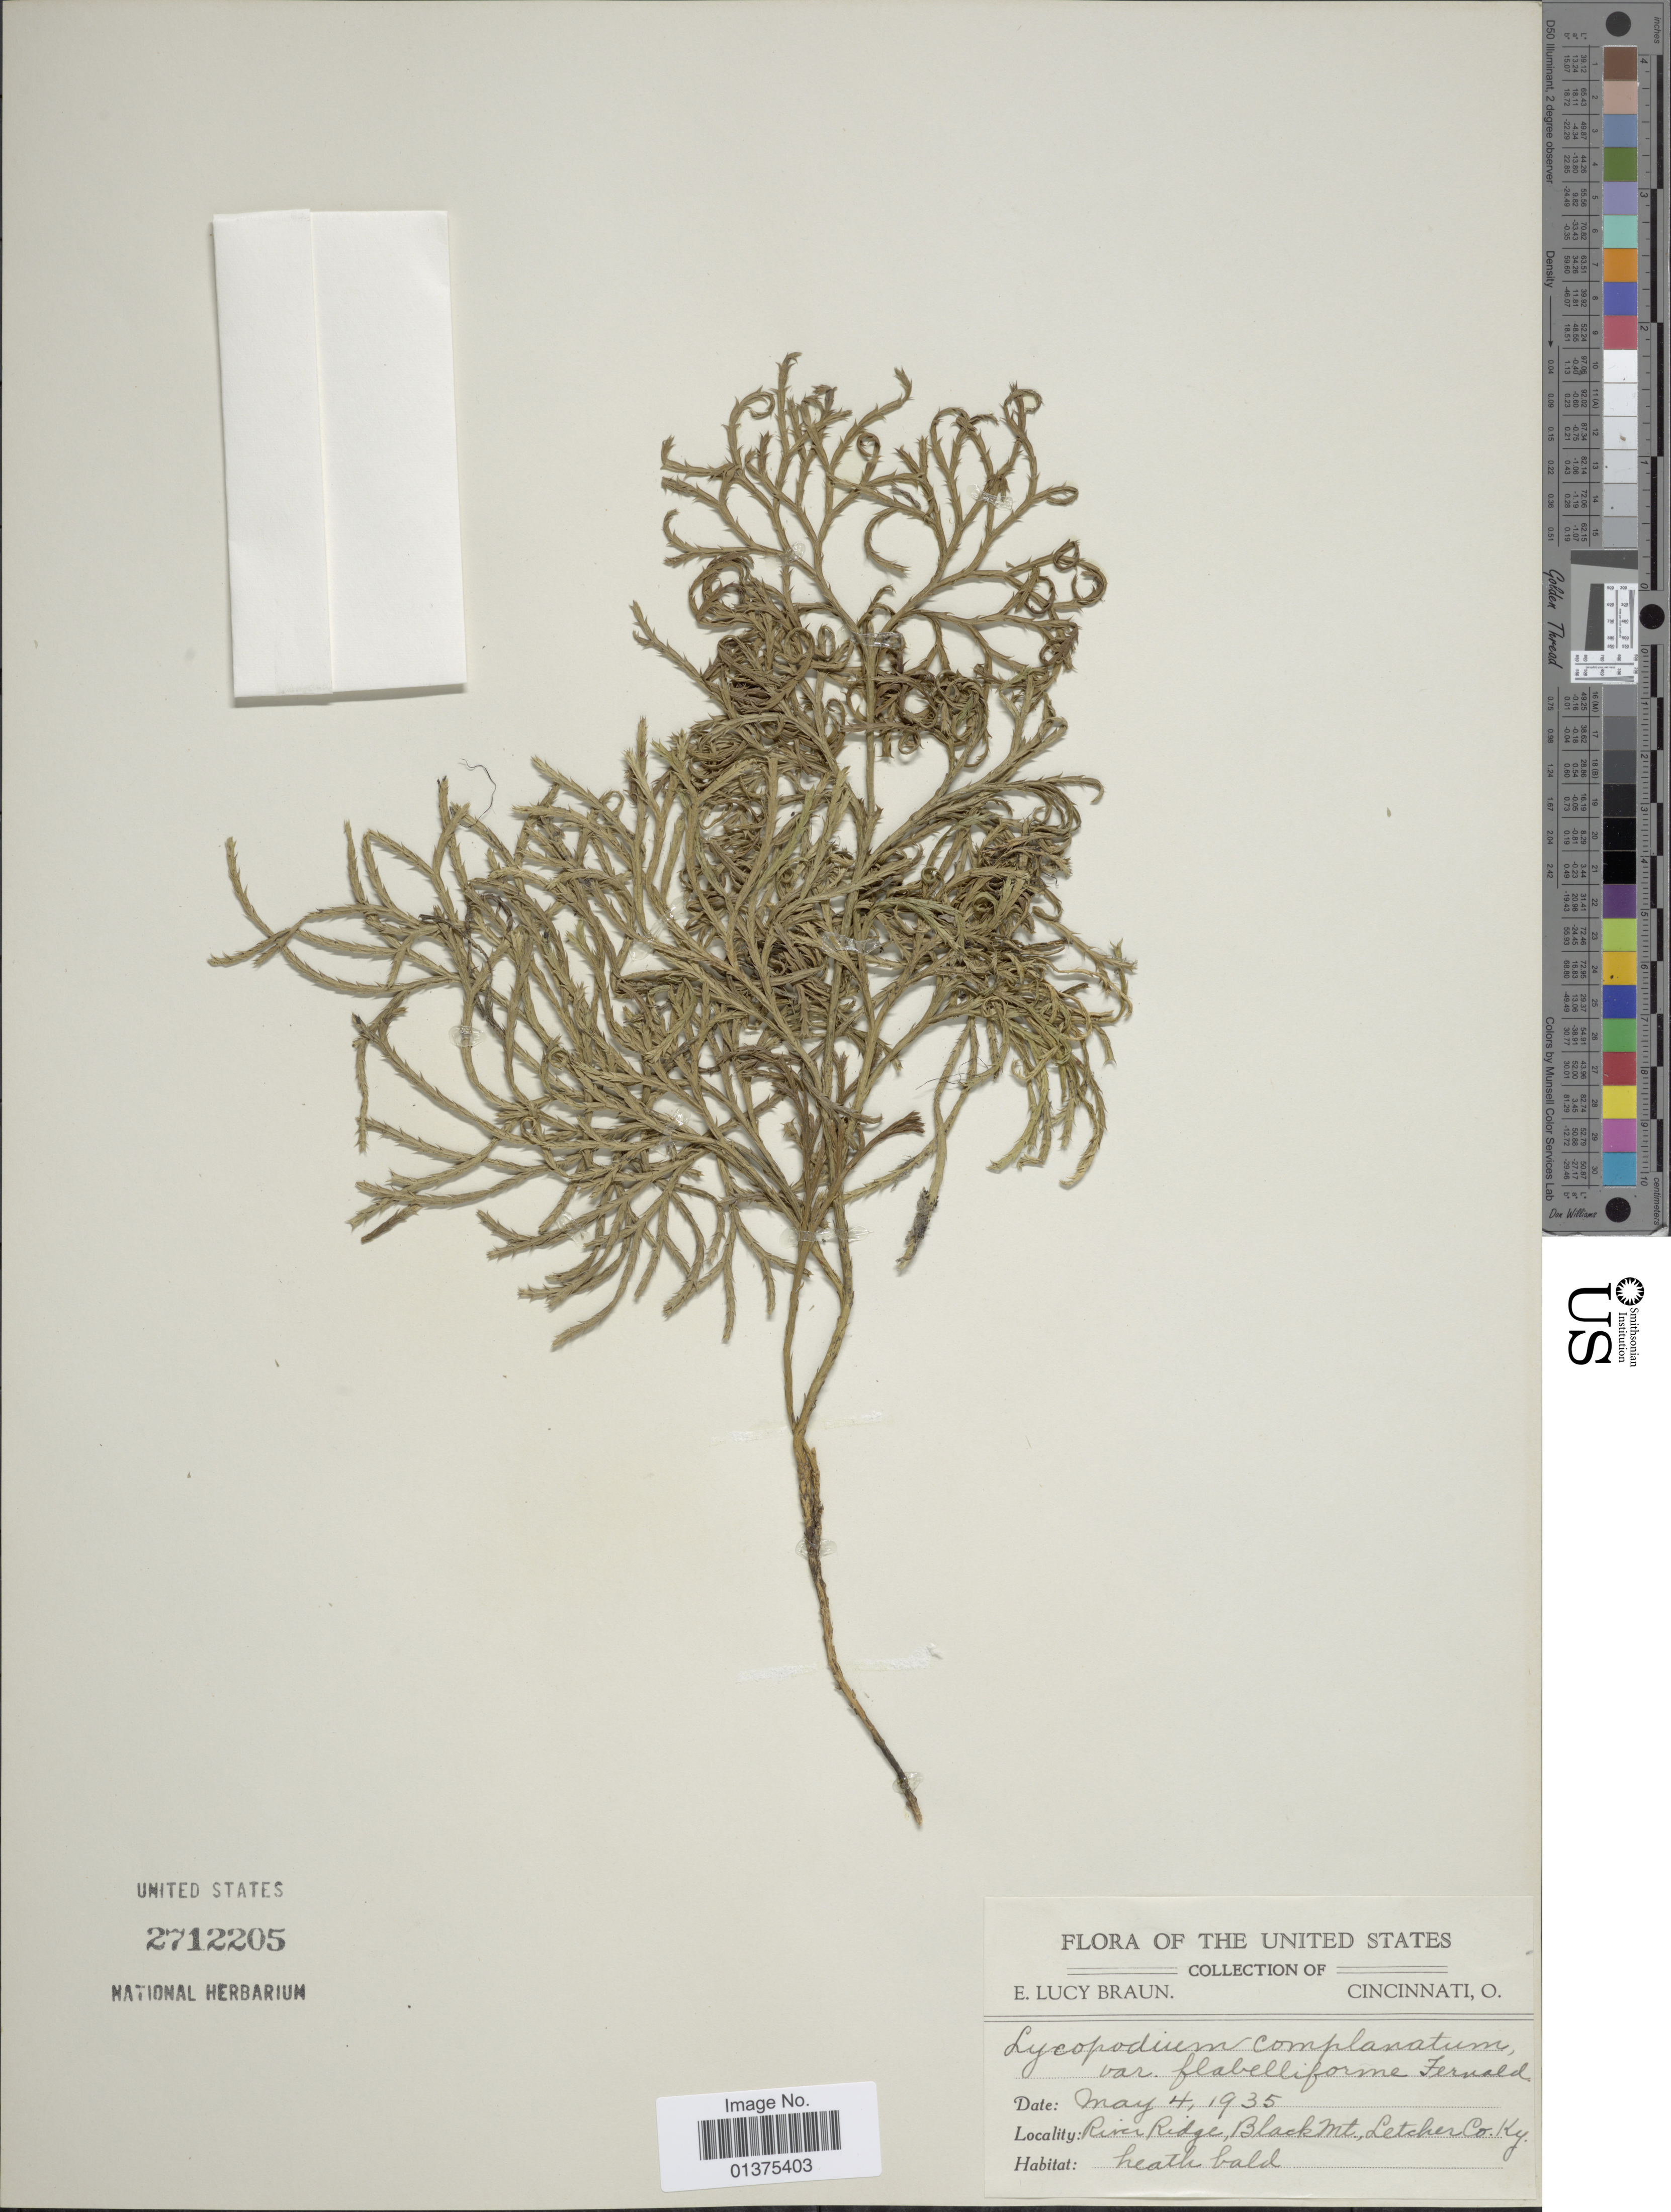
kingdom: Plantae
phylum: Tracheophyta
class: Lycopodiopsida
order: Lycopodiales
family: Lycopodiaceae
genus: Diphasiastrum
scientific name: Diphasiastrum digitatum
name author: (Dill. ex A. Braun) Holub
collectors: E. L. Braun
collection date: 1935-05-04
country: United States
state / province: Kentucky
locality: River Side Black Mt. Letcher Co. Ky.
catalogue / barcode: US 2712205